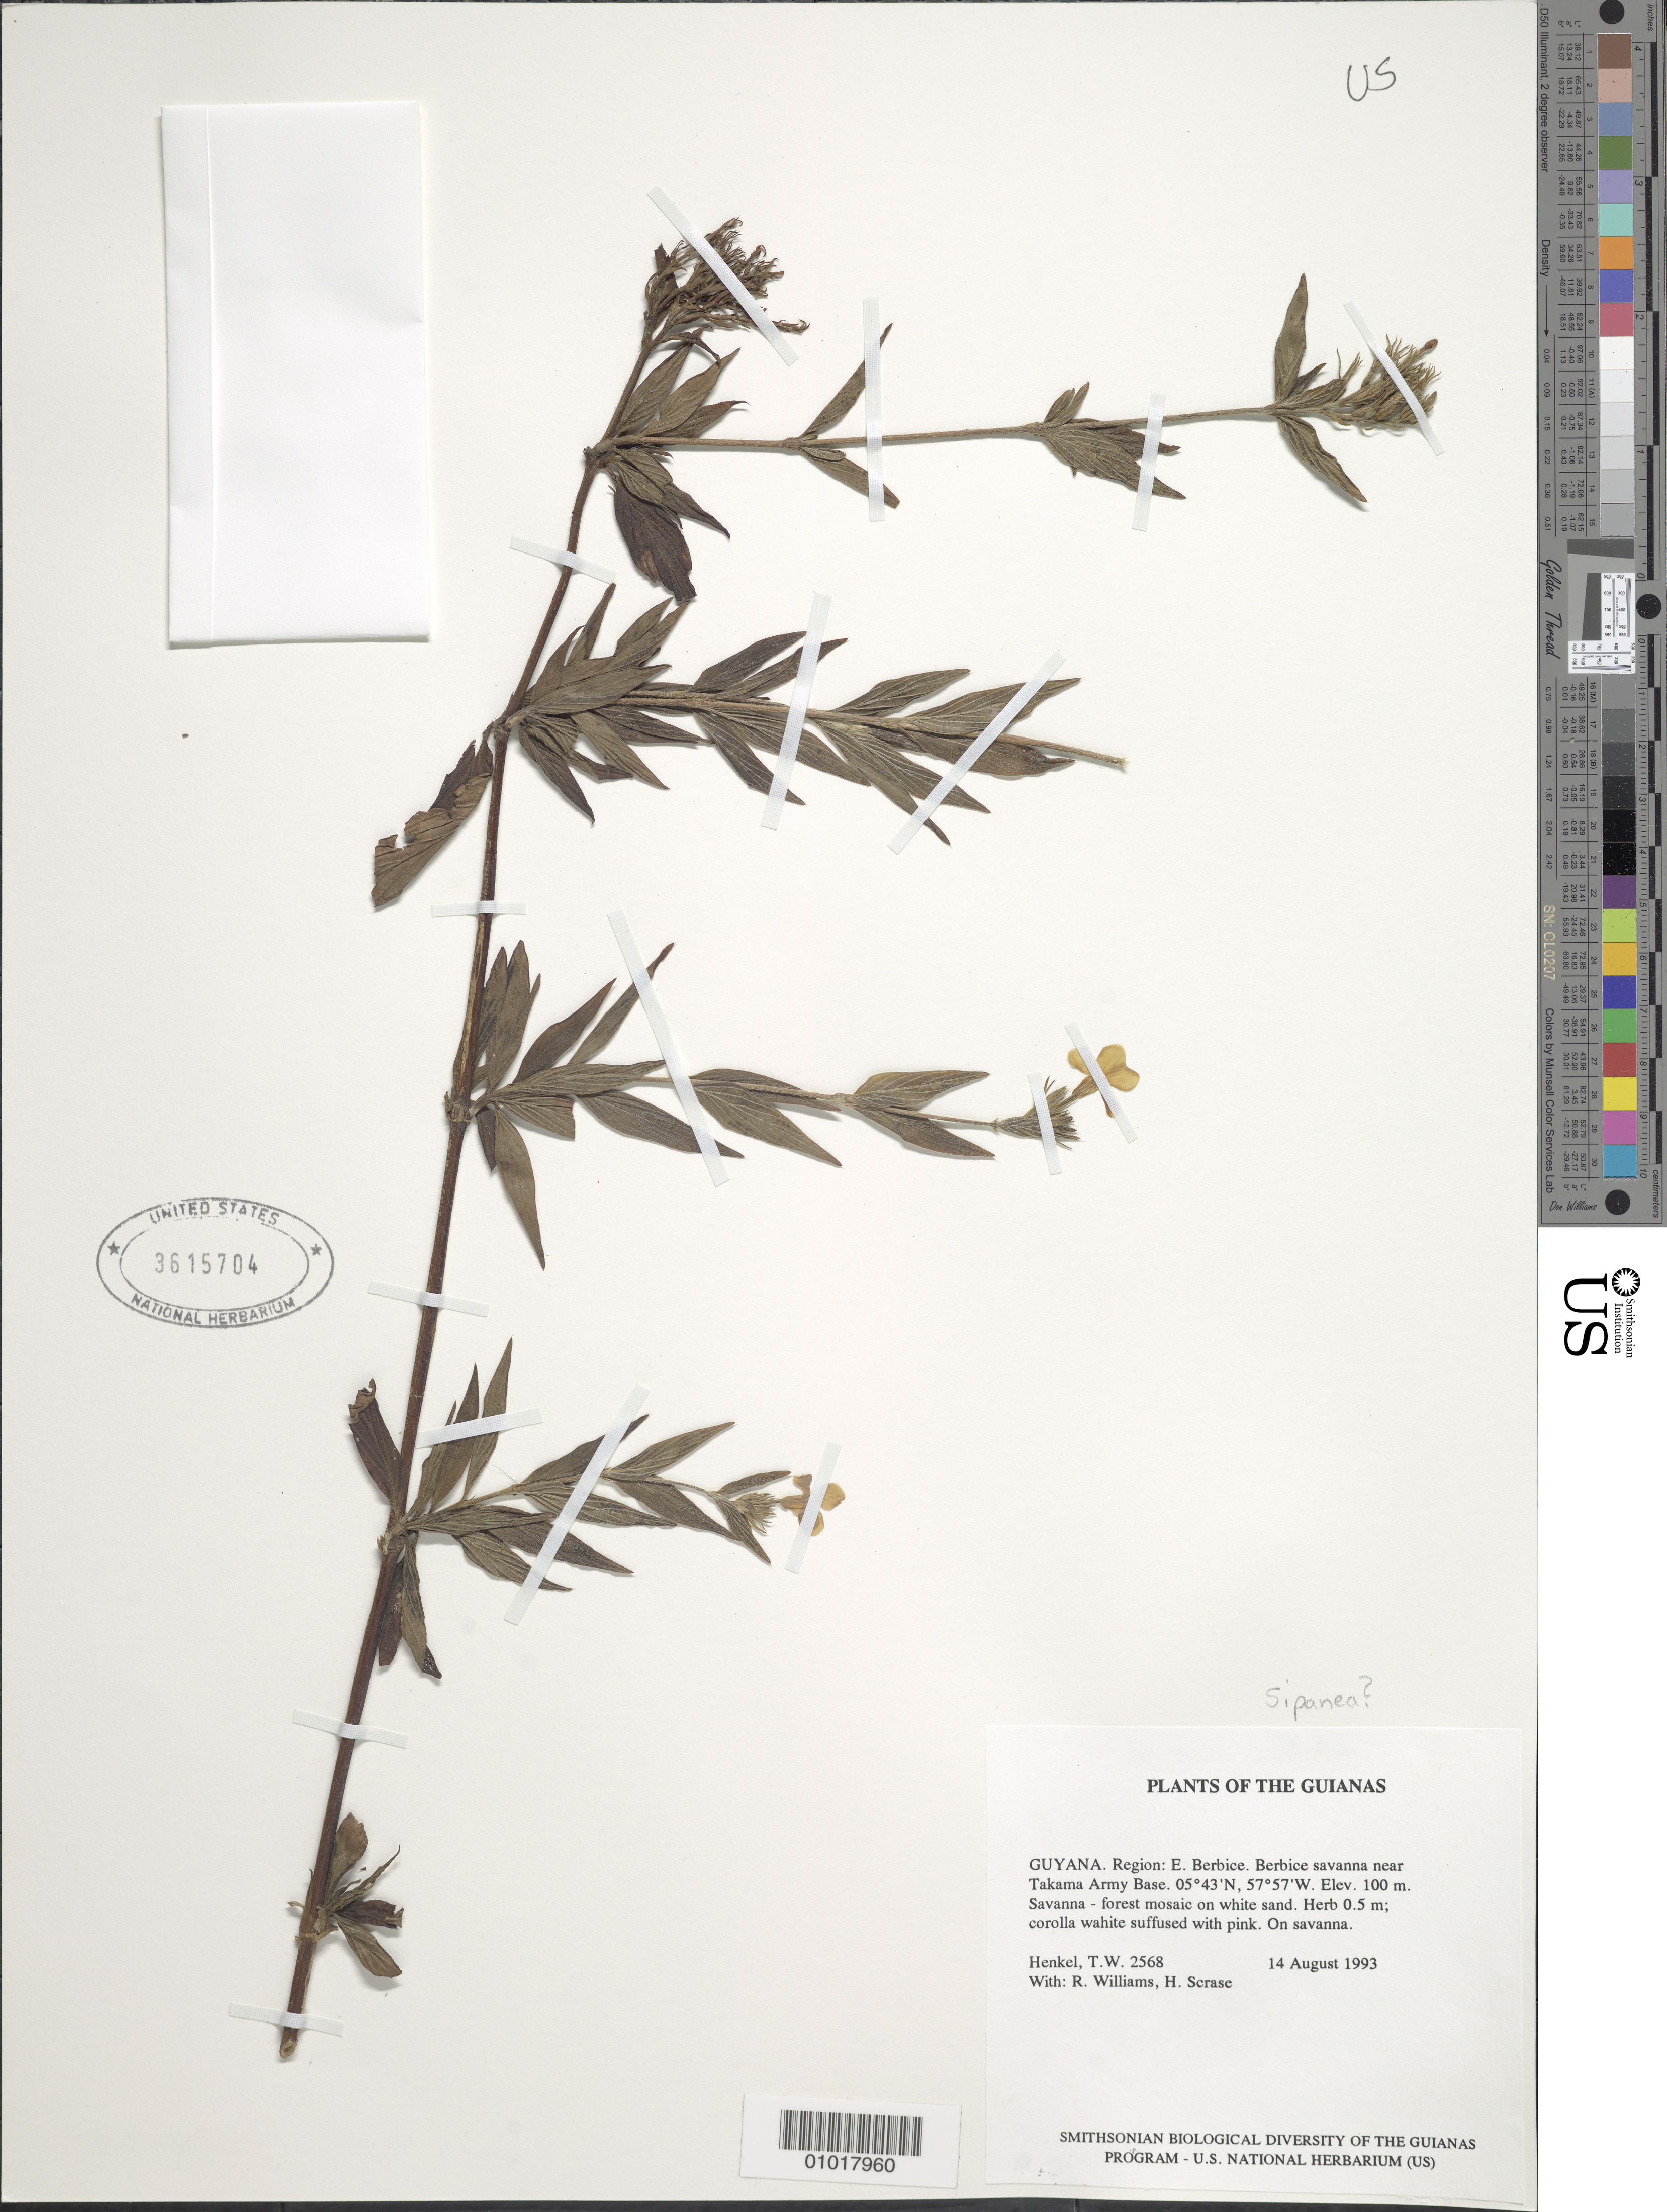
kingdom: Plantae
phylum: Tracheophyta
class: Magnoliopsida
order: Gentianales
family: Rubiaceae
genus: Sipanea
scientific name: Sipanea sp.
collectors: T. Henkel, R. Williams & H. Scrase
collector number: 2568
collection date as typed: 14 August 1993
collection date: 1993-08-14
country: Guyana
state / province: U. Demerara-Berbice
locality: Berbice savanna near Takama Army Base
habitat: Savanna - forest mosaic on white sand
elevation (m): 100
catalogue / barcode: US 3615704